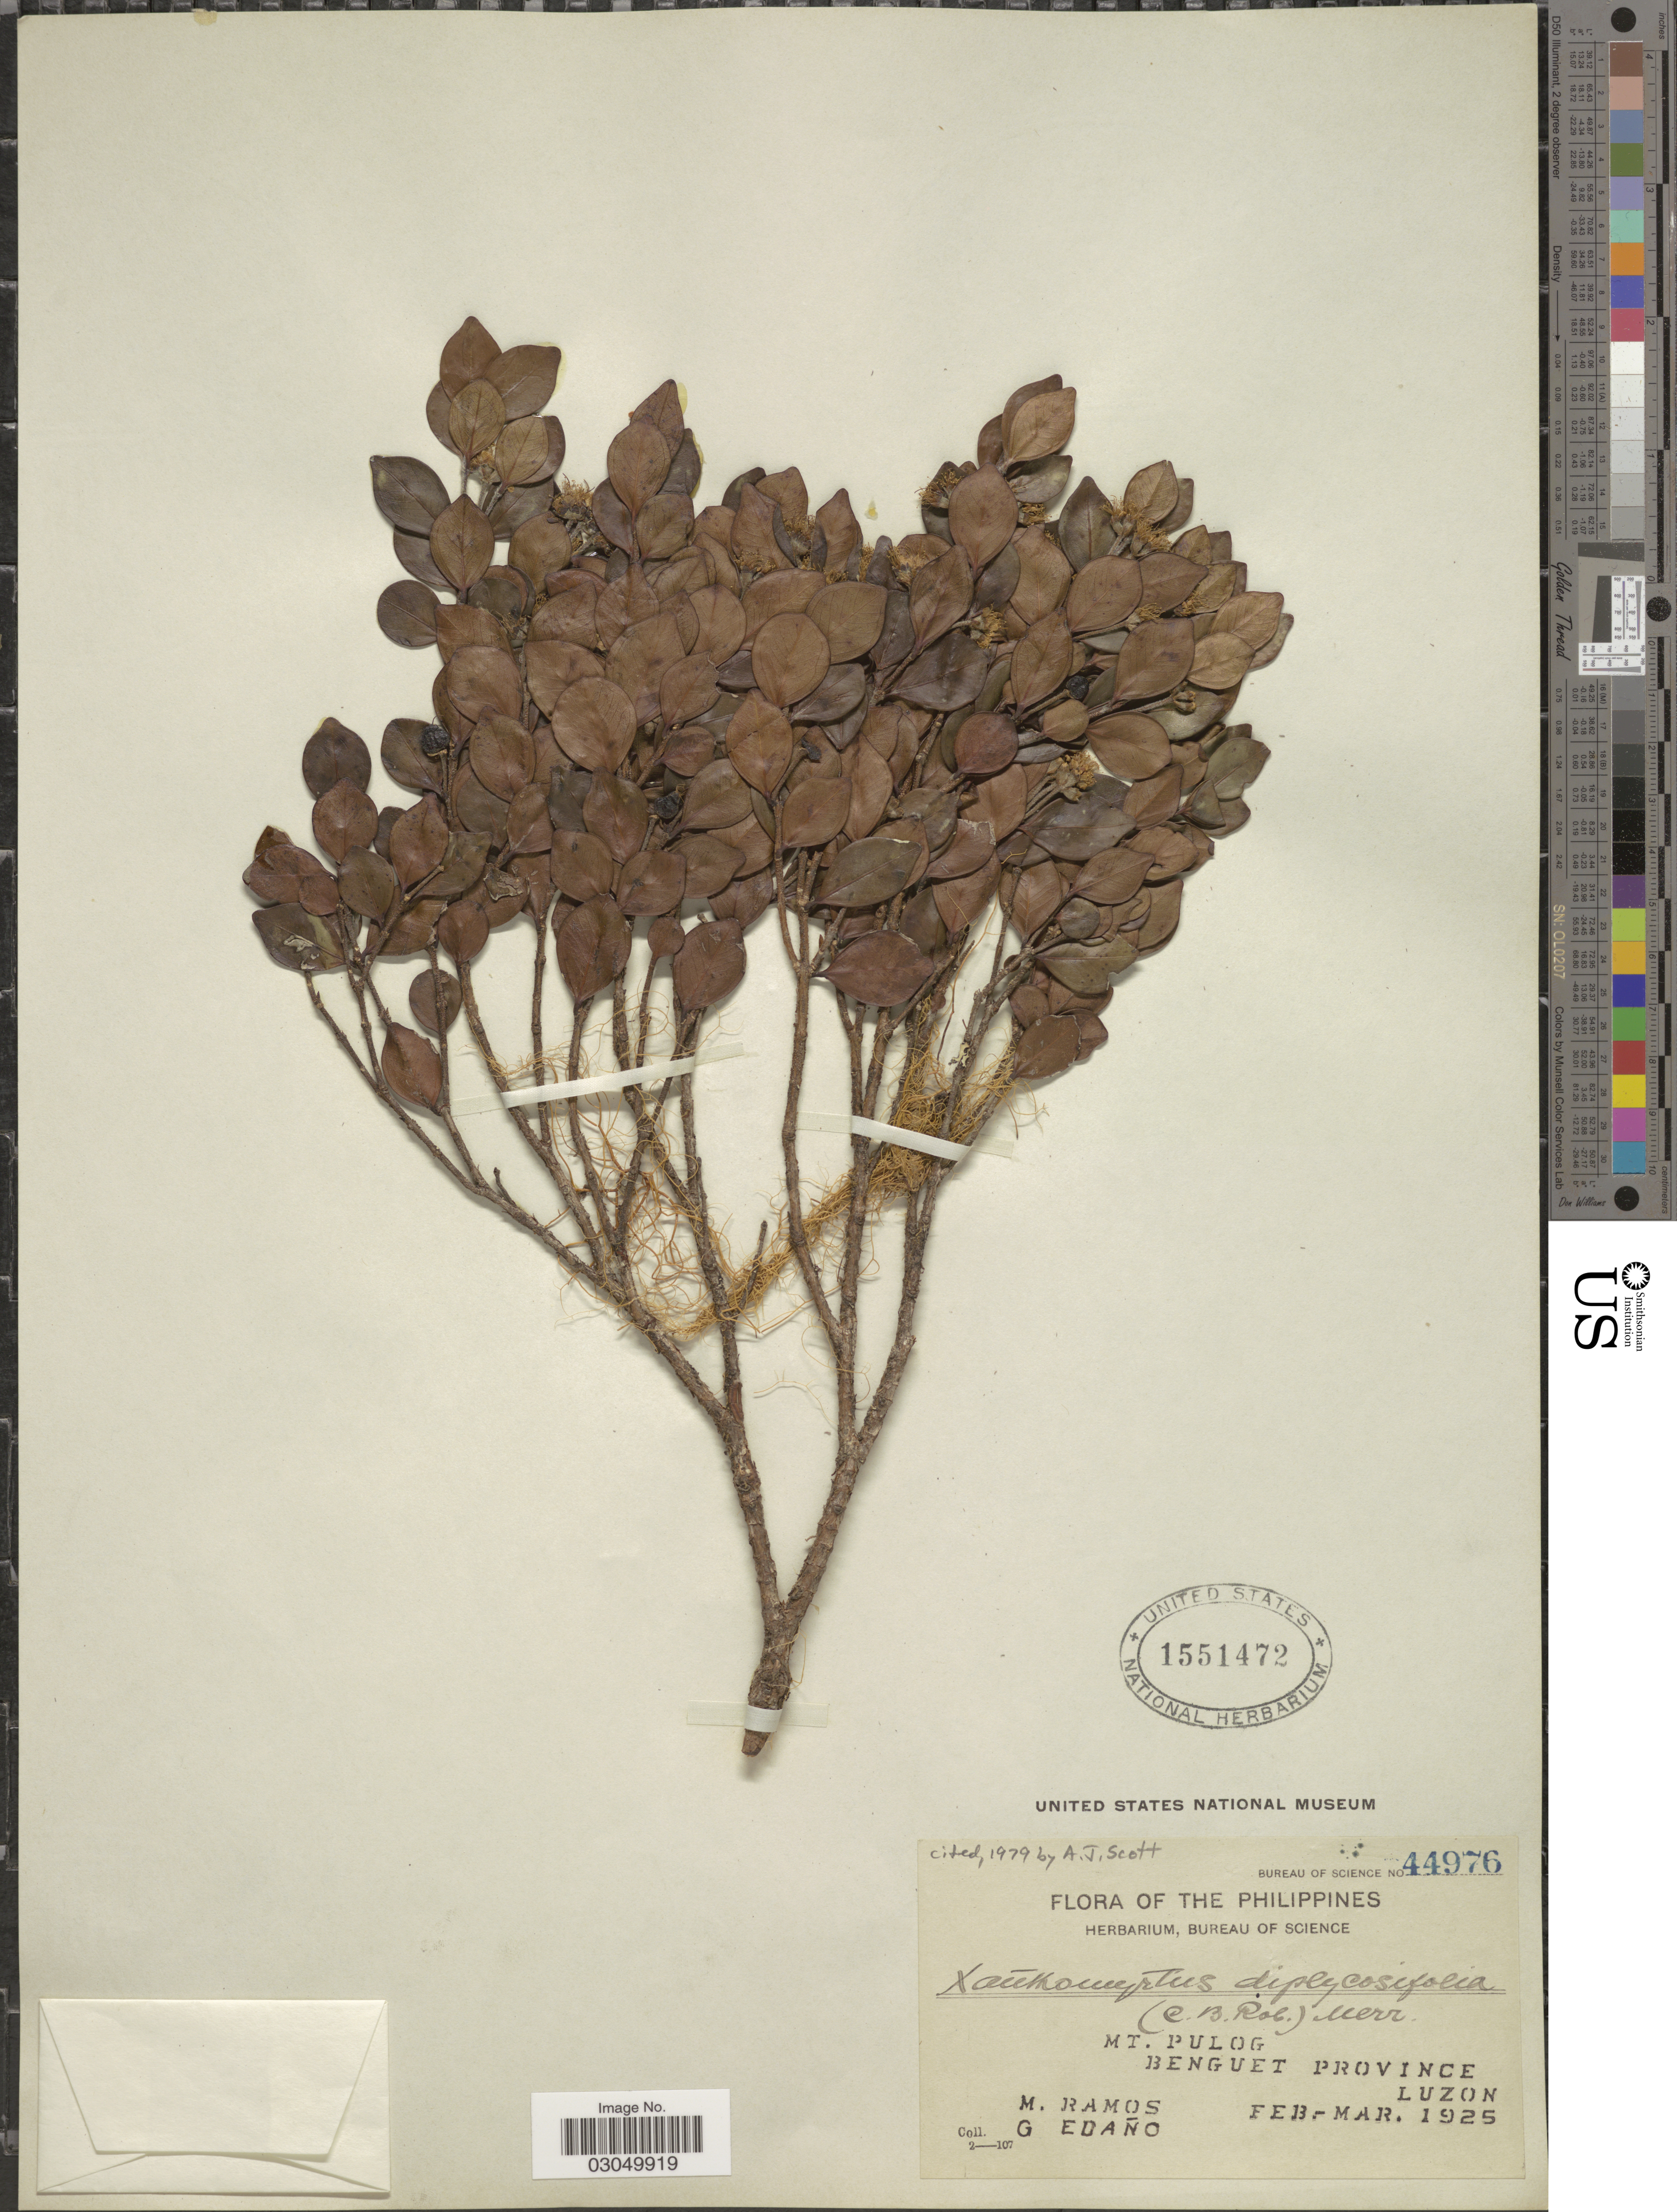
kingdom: Plantae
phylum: Tracheophyta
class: Magnoliopsida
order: Myrtales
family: Myrtaceae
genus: Xanthomyrtus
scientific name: Xanthomyrtus diplycosiifolia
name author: (C.B. Rob.) Merr.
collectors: M. Ramos & G. Edaño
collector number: Bureau of Science 44976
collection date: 1925-02/1925-03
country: Philippines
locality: Mt. Pulog. Benguet Province. Luzon.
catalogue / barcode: US 1551472